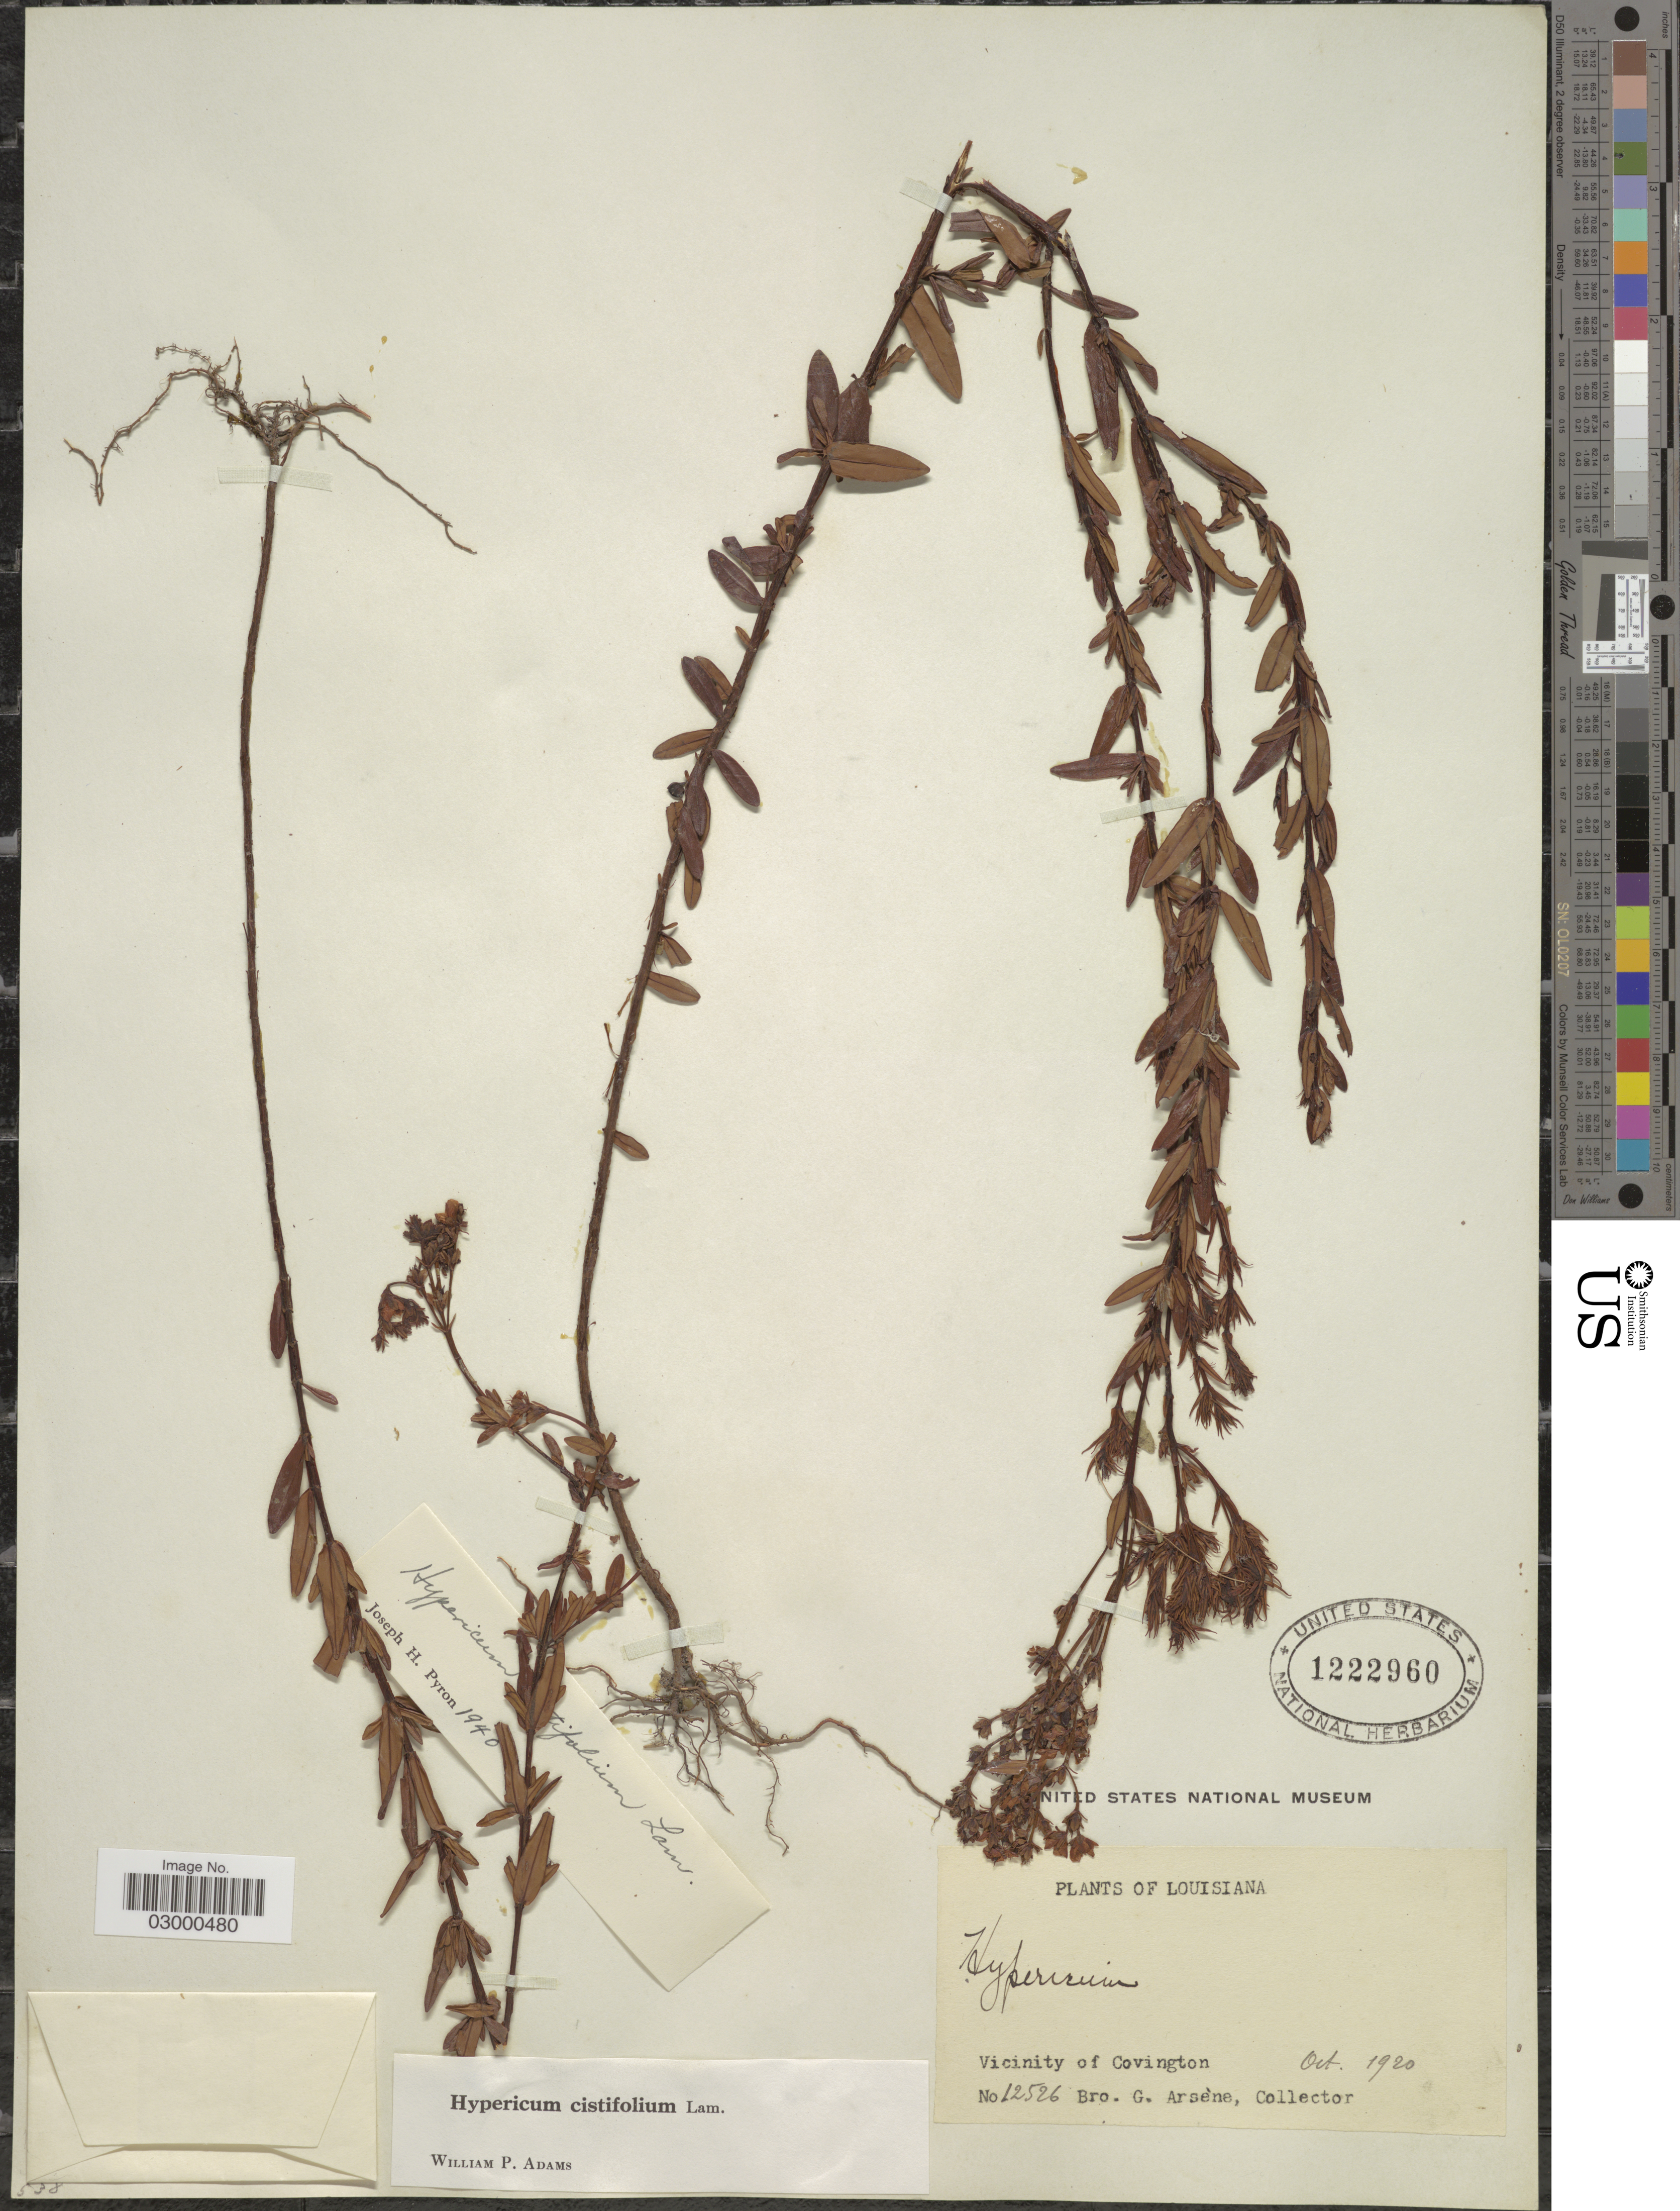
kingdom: Plantae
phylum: Tracheophyta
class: Magnoliopsida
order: Malpighiales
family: Hypericaceae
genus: Hypericum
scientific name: Hypericum cistifolium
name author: Lam.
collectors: Bro. G. Arsène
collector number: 12526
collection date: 1920-10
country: United States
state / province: Louisiana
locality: Vicinity of Covington.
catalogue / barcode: US 1222960